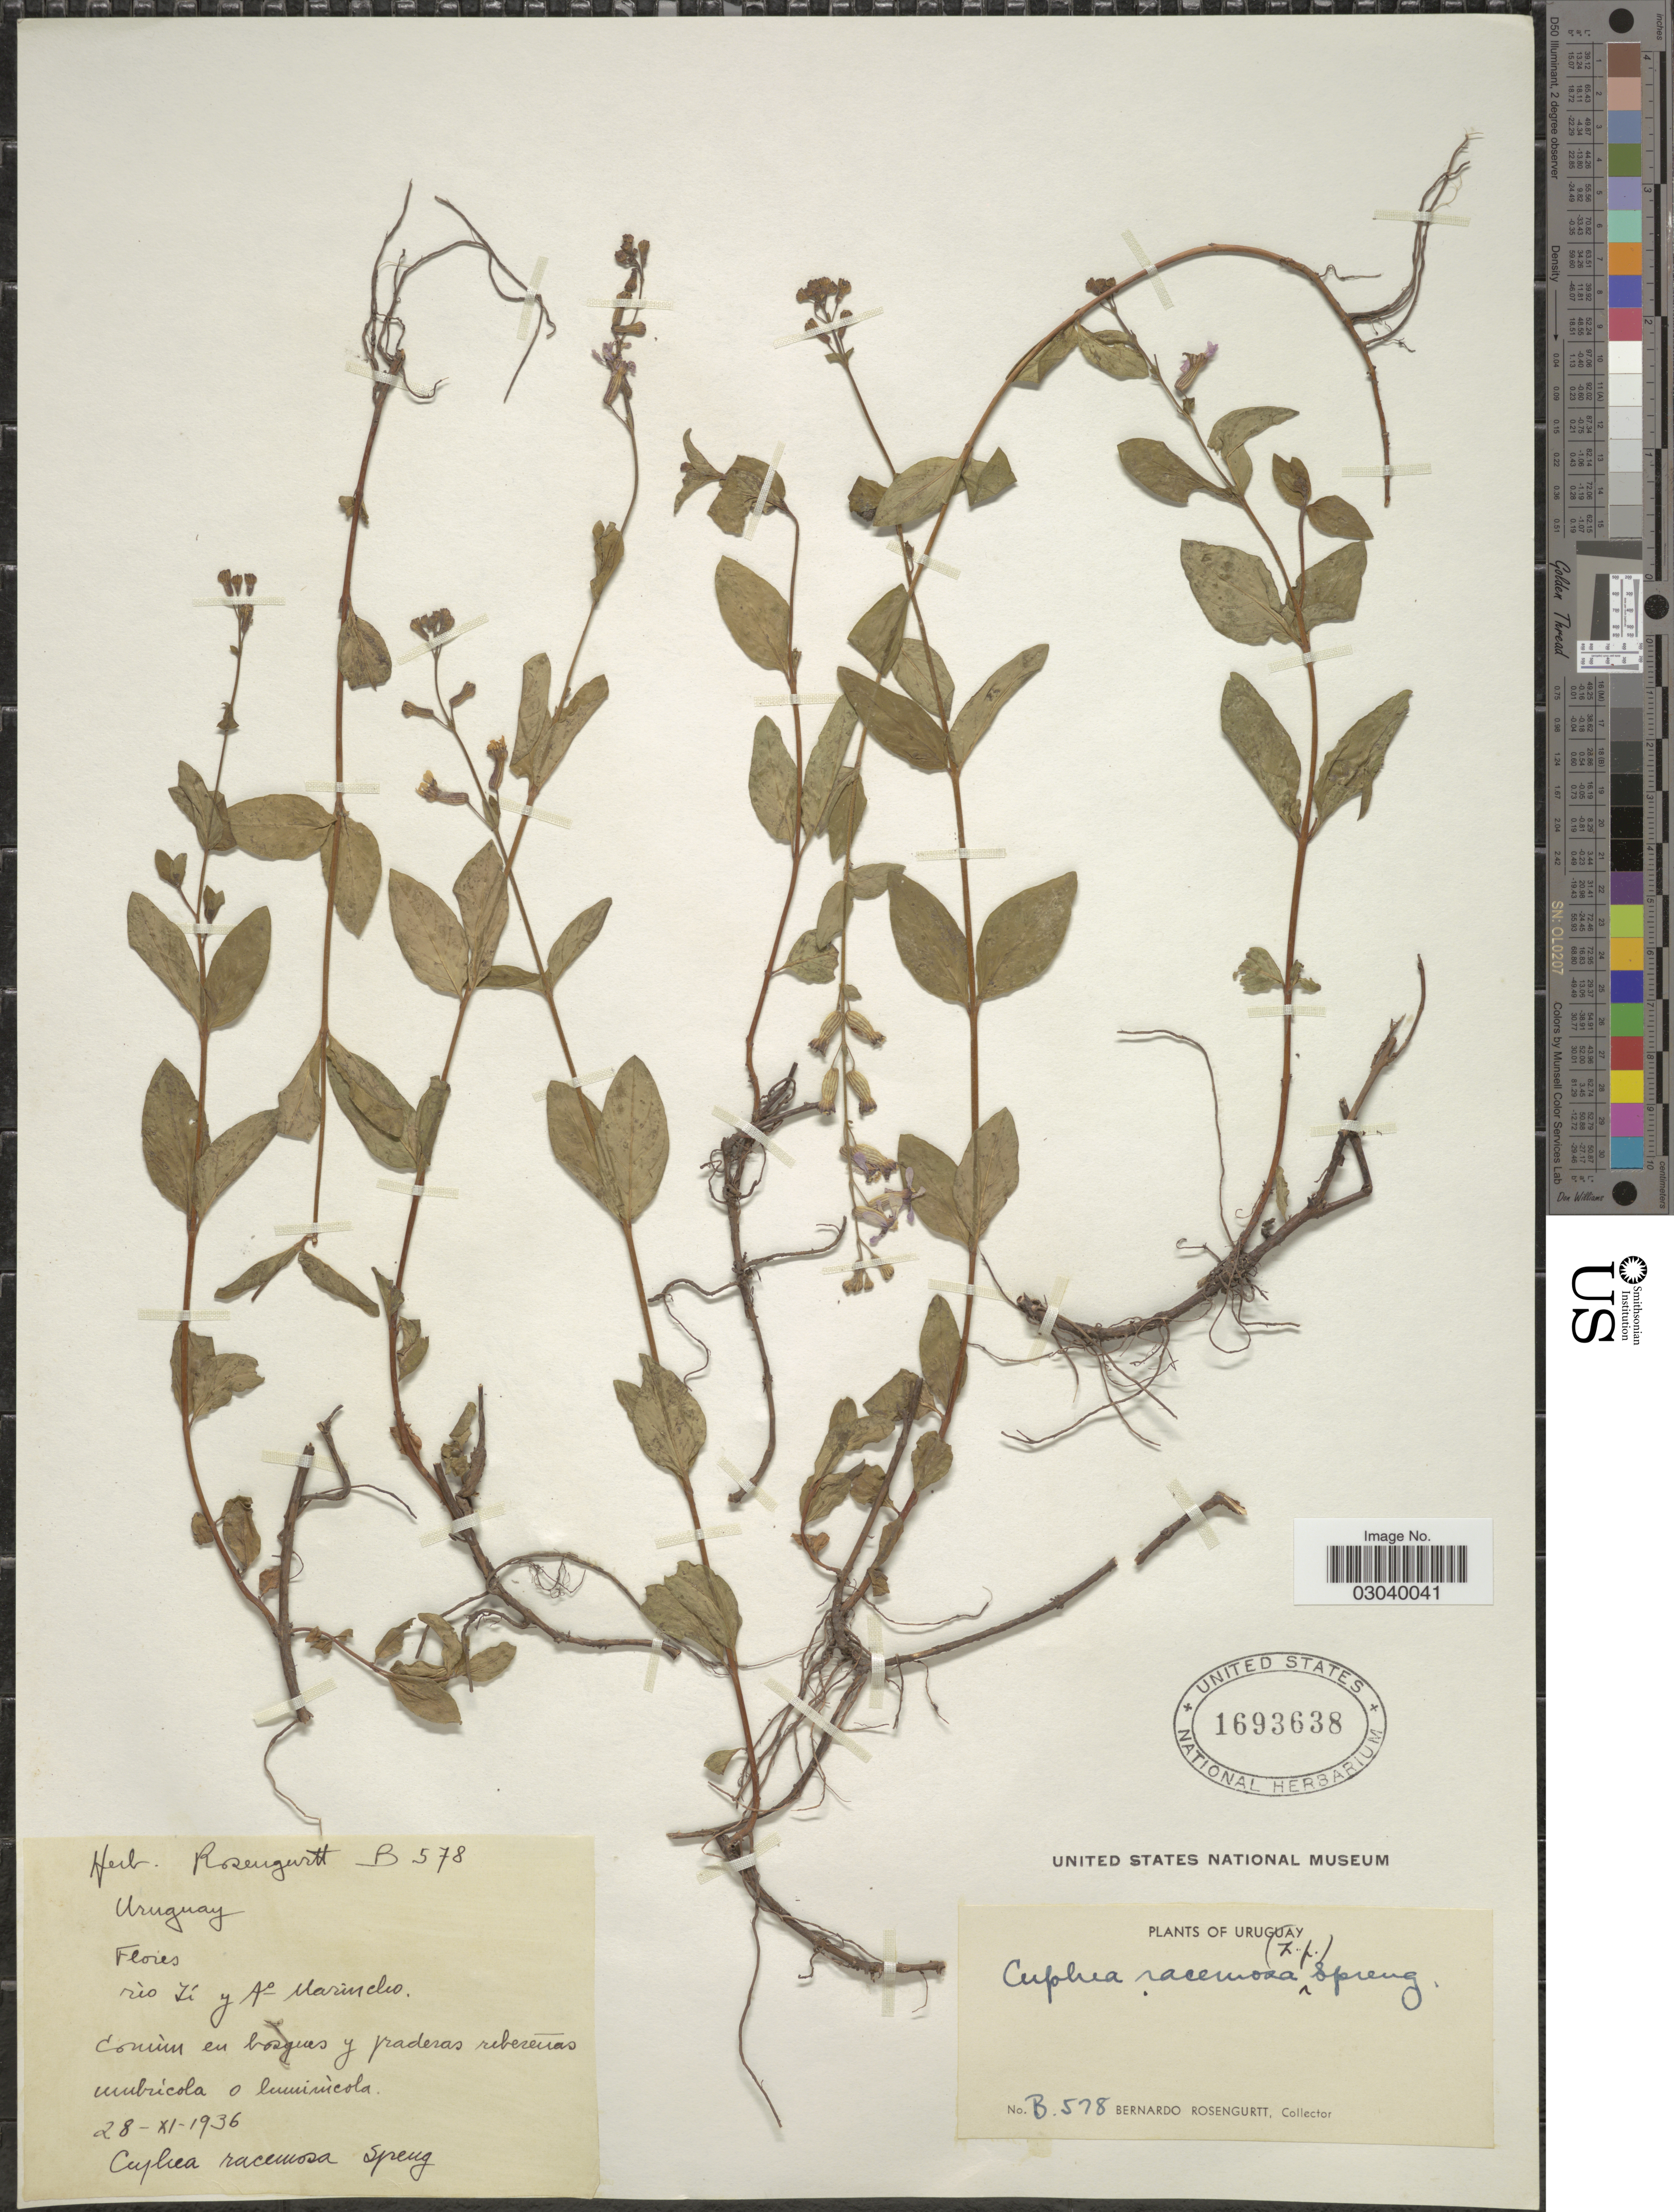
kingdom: Plantae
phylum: Tracheophyta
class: Magnoliopsida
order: Myrtales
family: Lythraceae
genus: Cuphea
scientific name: Cuphea racemosa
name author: (L. f.) Spreng.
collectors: B. Rosengurtt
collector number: B578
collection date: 1936-11-28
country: Uruguay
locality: Rio Ti y A Marincho.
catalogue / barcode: US 1693638